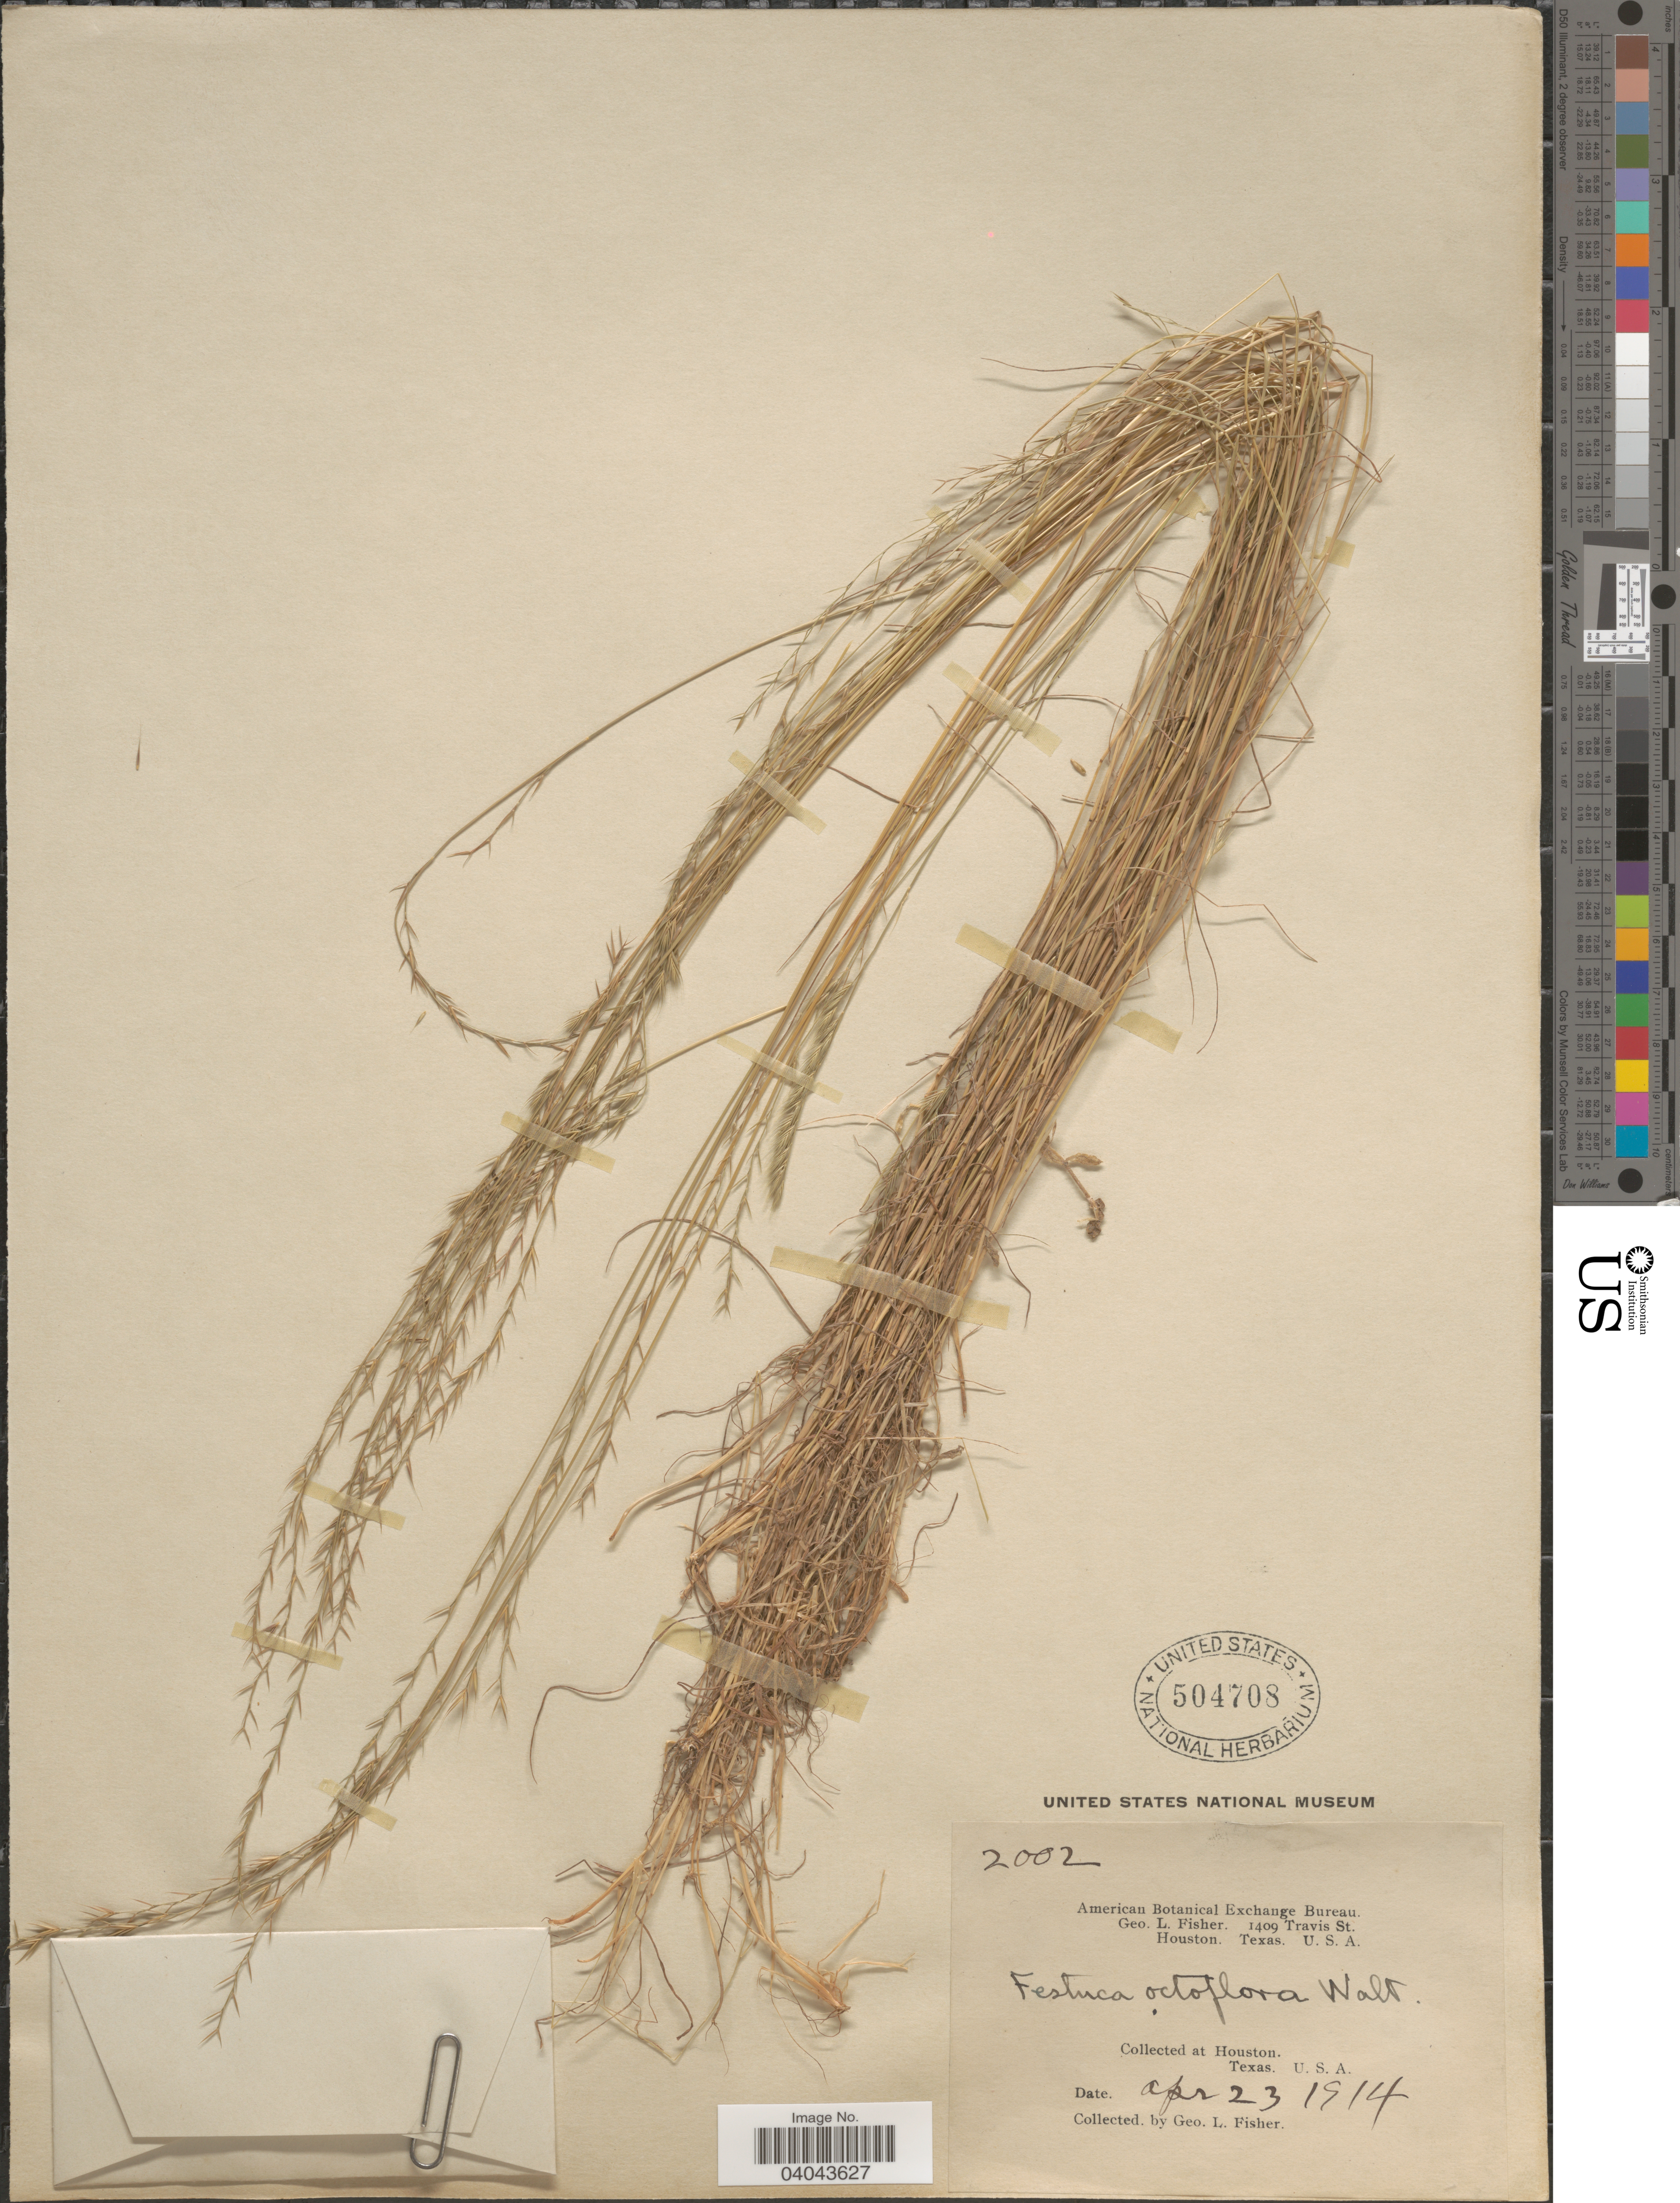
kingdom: Plantae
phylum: Tracheophyta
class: Liliopsida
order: Poales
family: Poaceae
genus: Festuca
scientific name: Festuca octoflora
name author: Walter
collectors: G. L. Fisher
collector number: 2002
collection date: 1914-04-23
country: United States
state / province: Texas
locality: Houston.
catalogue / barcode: US 504708